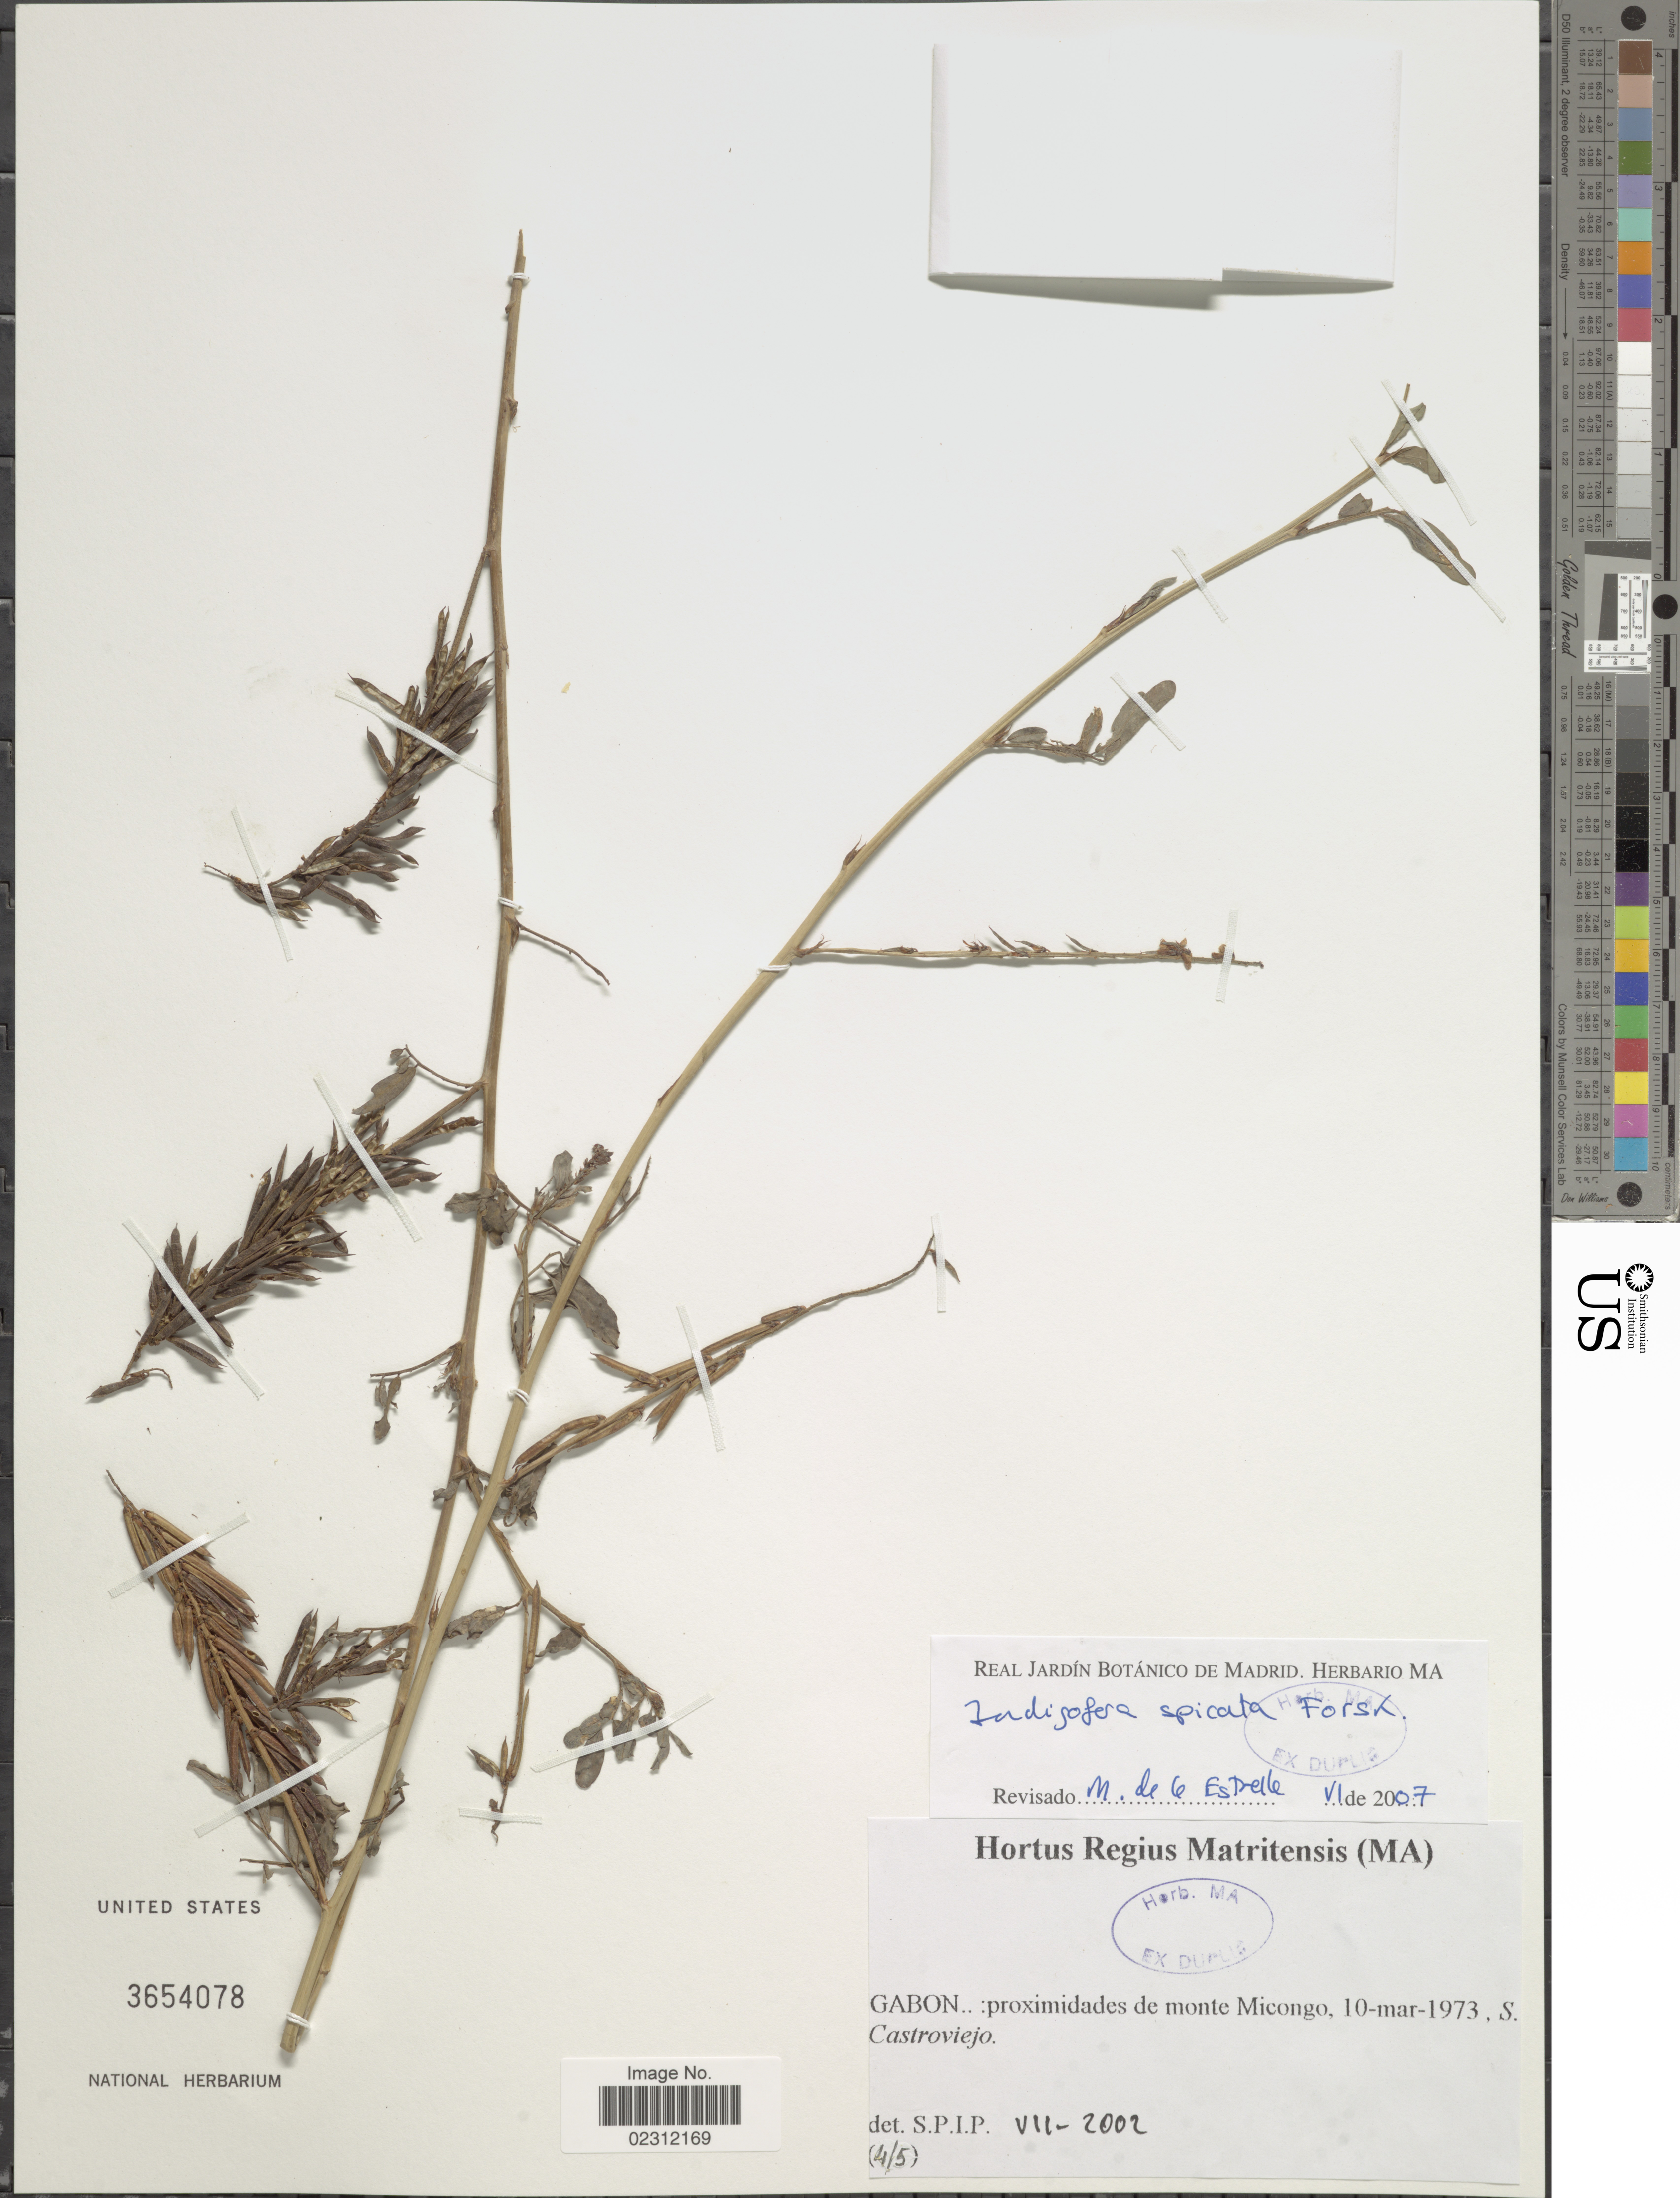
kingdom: Plantae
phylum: Tracheophyta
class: Magnoliopsida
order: Fabales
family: Fabaceae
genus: Indigofera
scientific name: Indigofera spicata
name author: Forssk.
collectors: S. Castroviejo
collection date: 1973-03-10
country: Gabon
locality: Proximidades de monte Micongo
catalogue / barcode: US 3654078